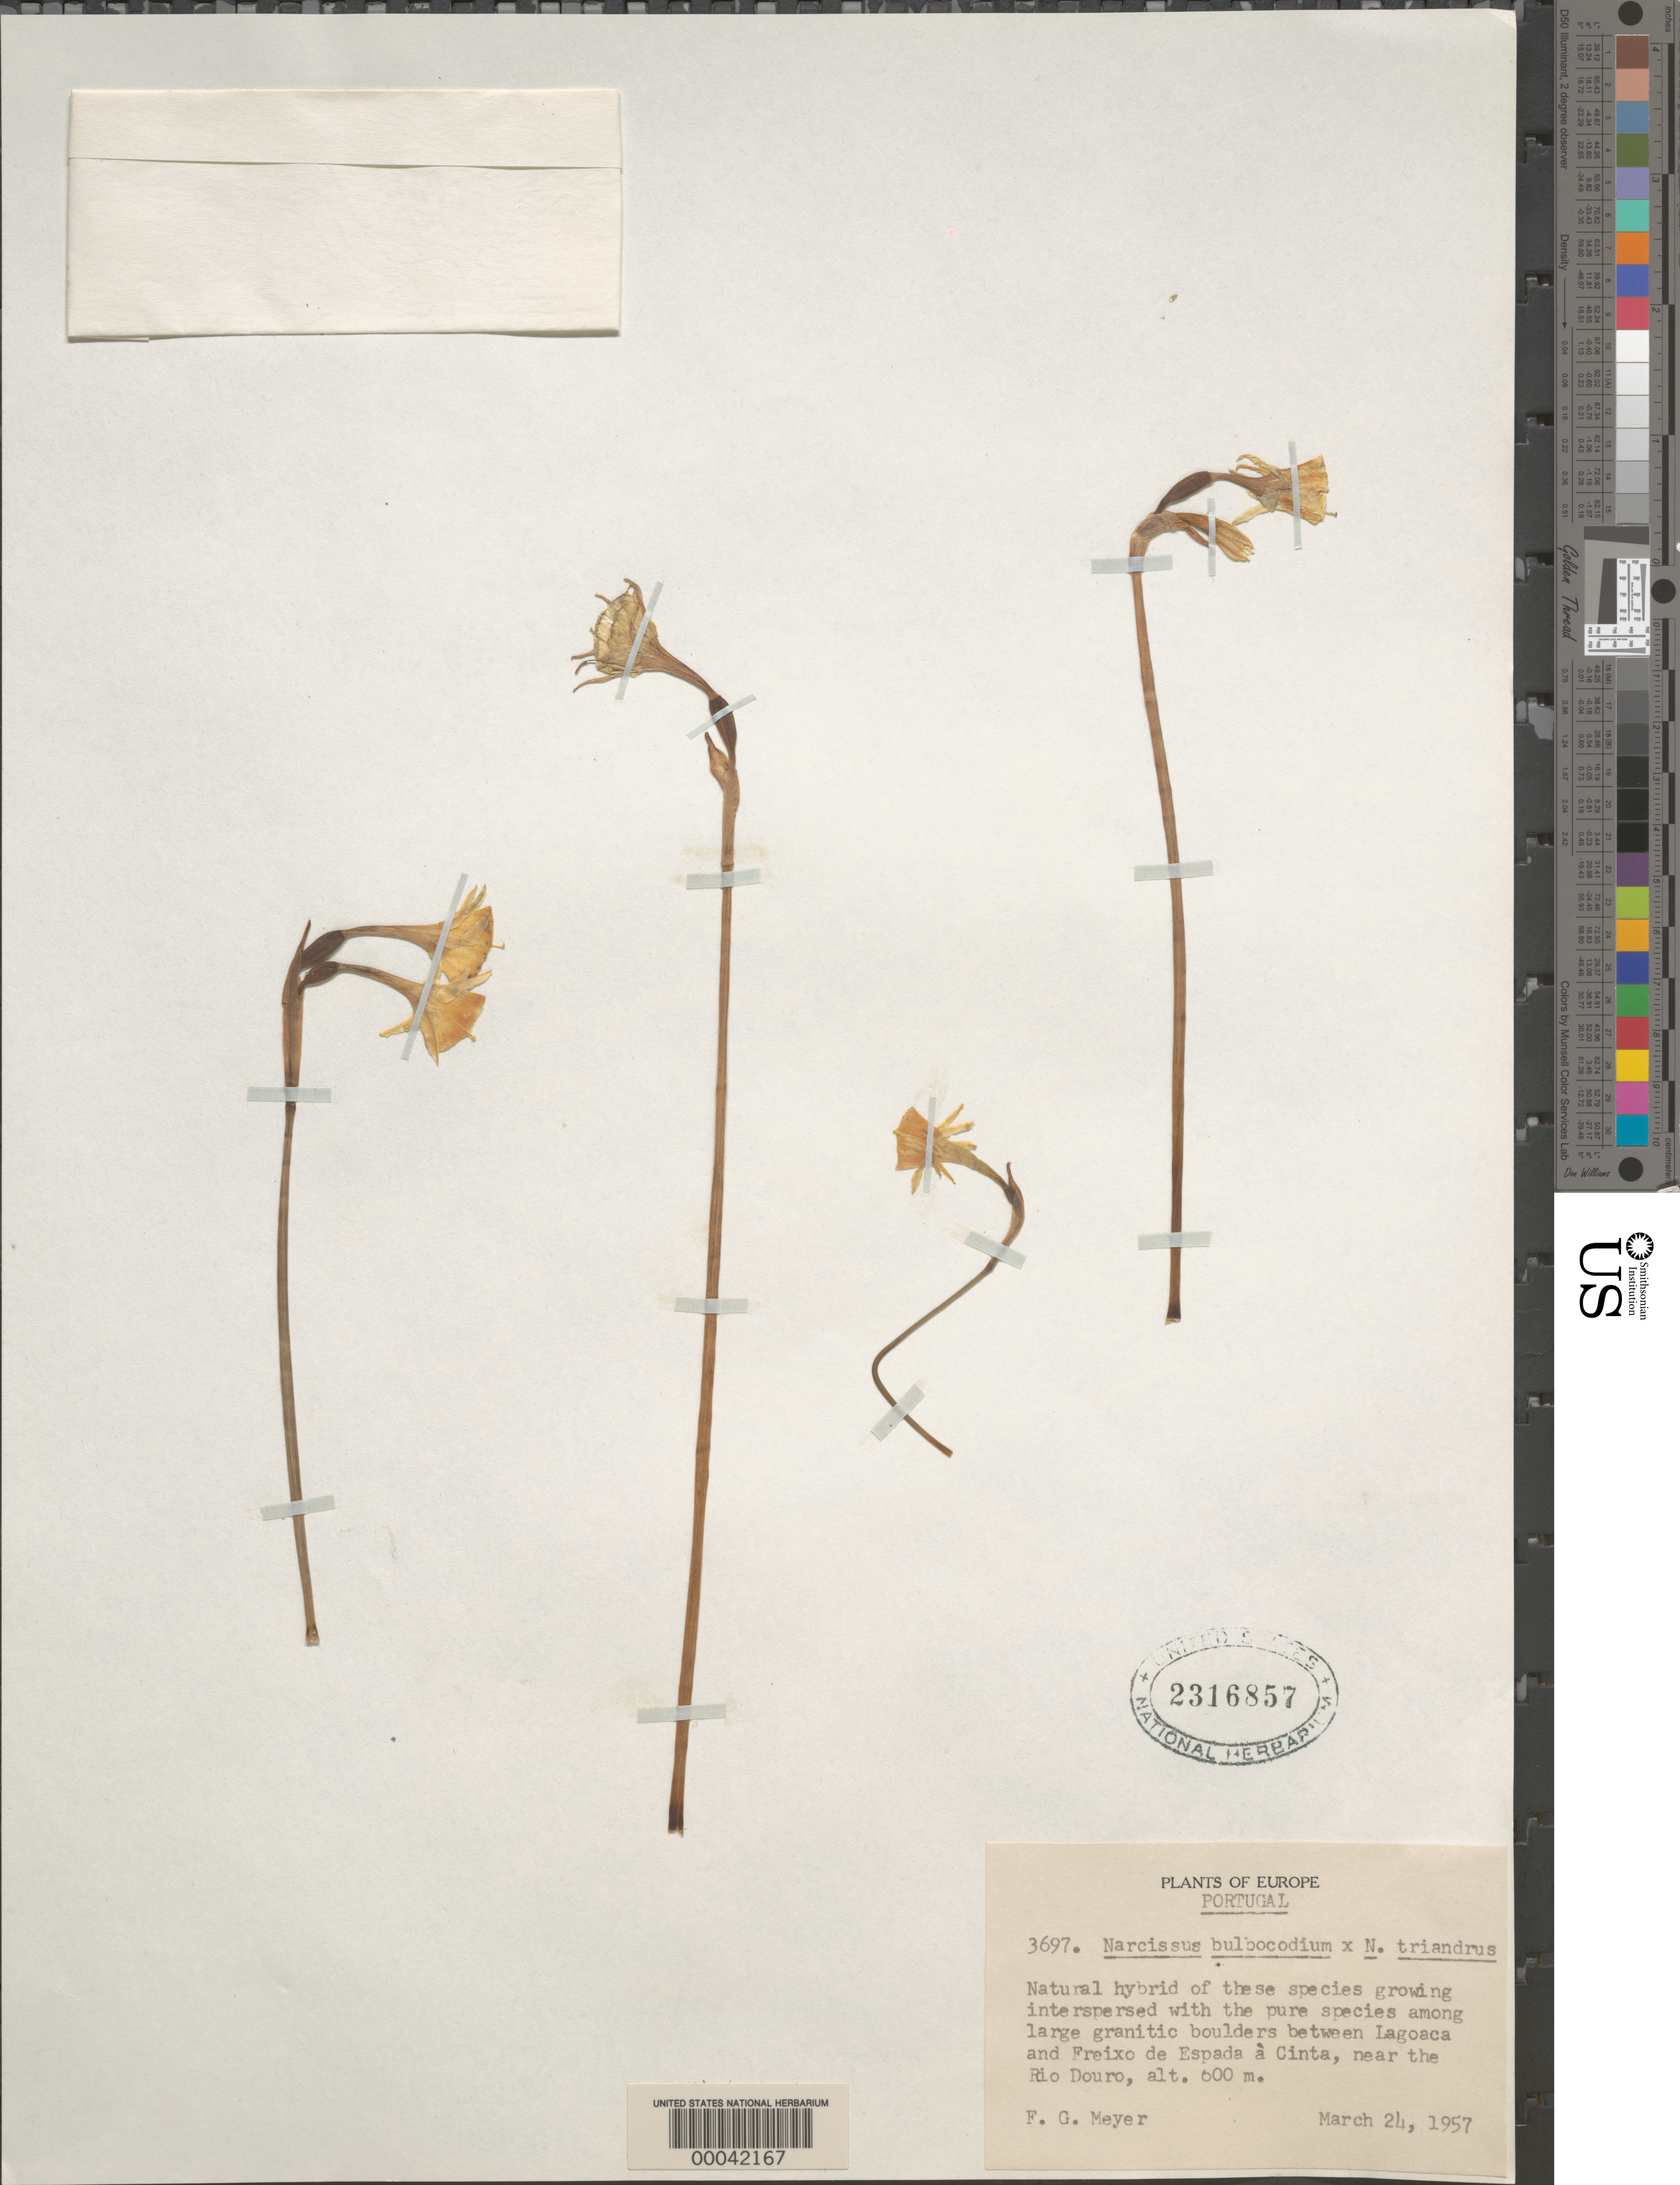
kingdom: Plantae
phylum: Tracheophyta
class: Liliopsida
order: Asparagales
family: Amaryllidaceae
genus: Narcissus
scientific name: Narcissus bulbocodium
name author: L.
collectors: F. G. Meyer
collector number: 3697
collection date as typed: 24 Mar 1957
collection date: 1957-03-24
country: Portugal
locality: Between lagoaca and freixo de espada a cinta near the rio douro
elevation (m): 600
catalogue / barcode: US 2316857